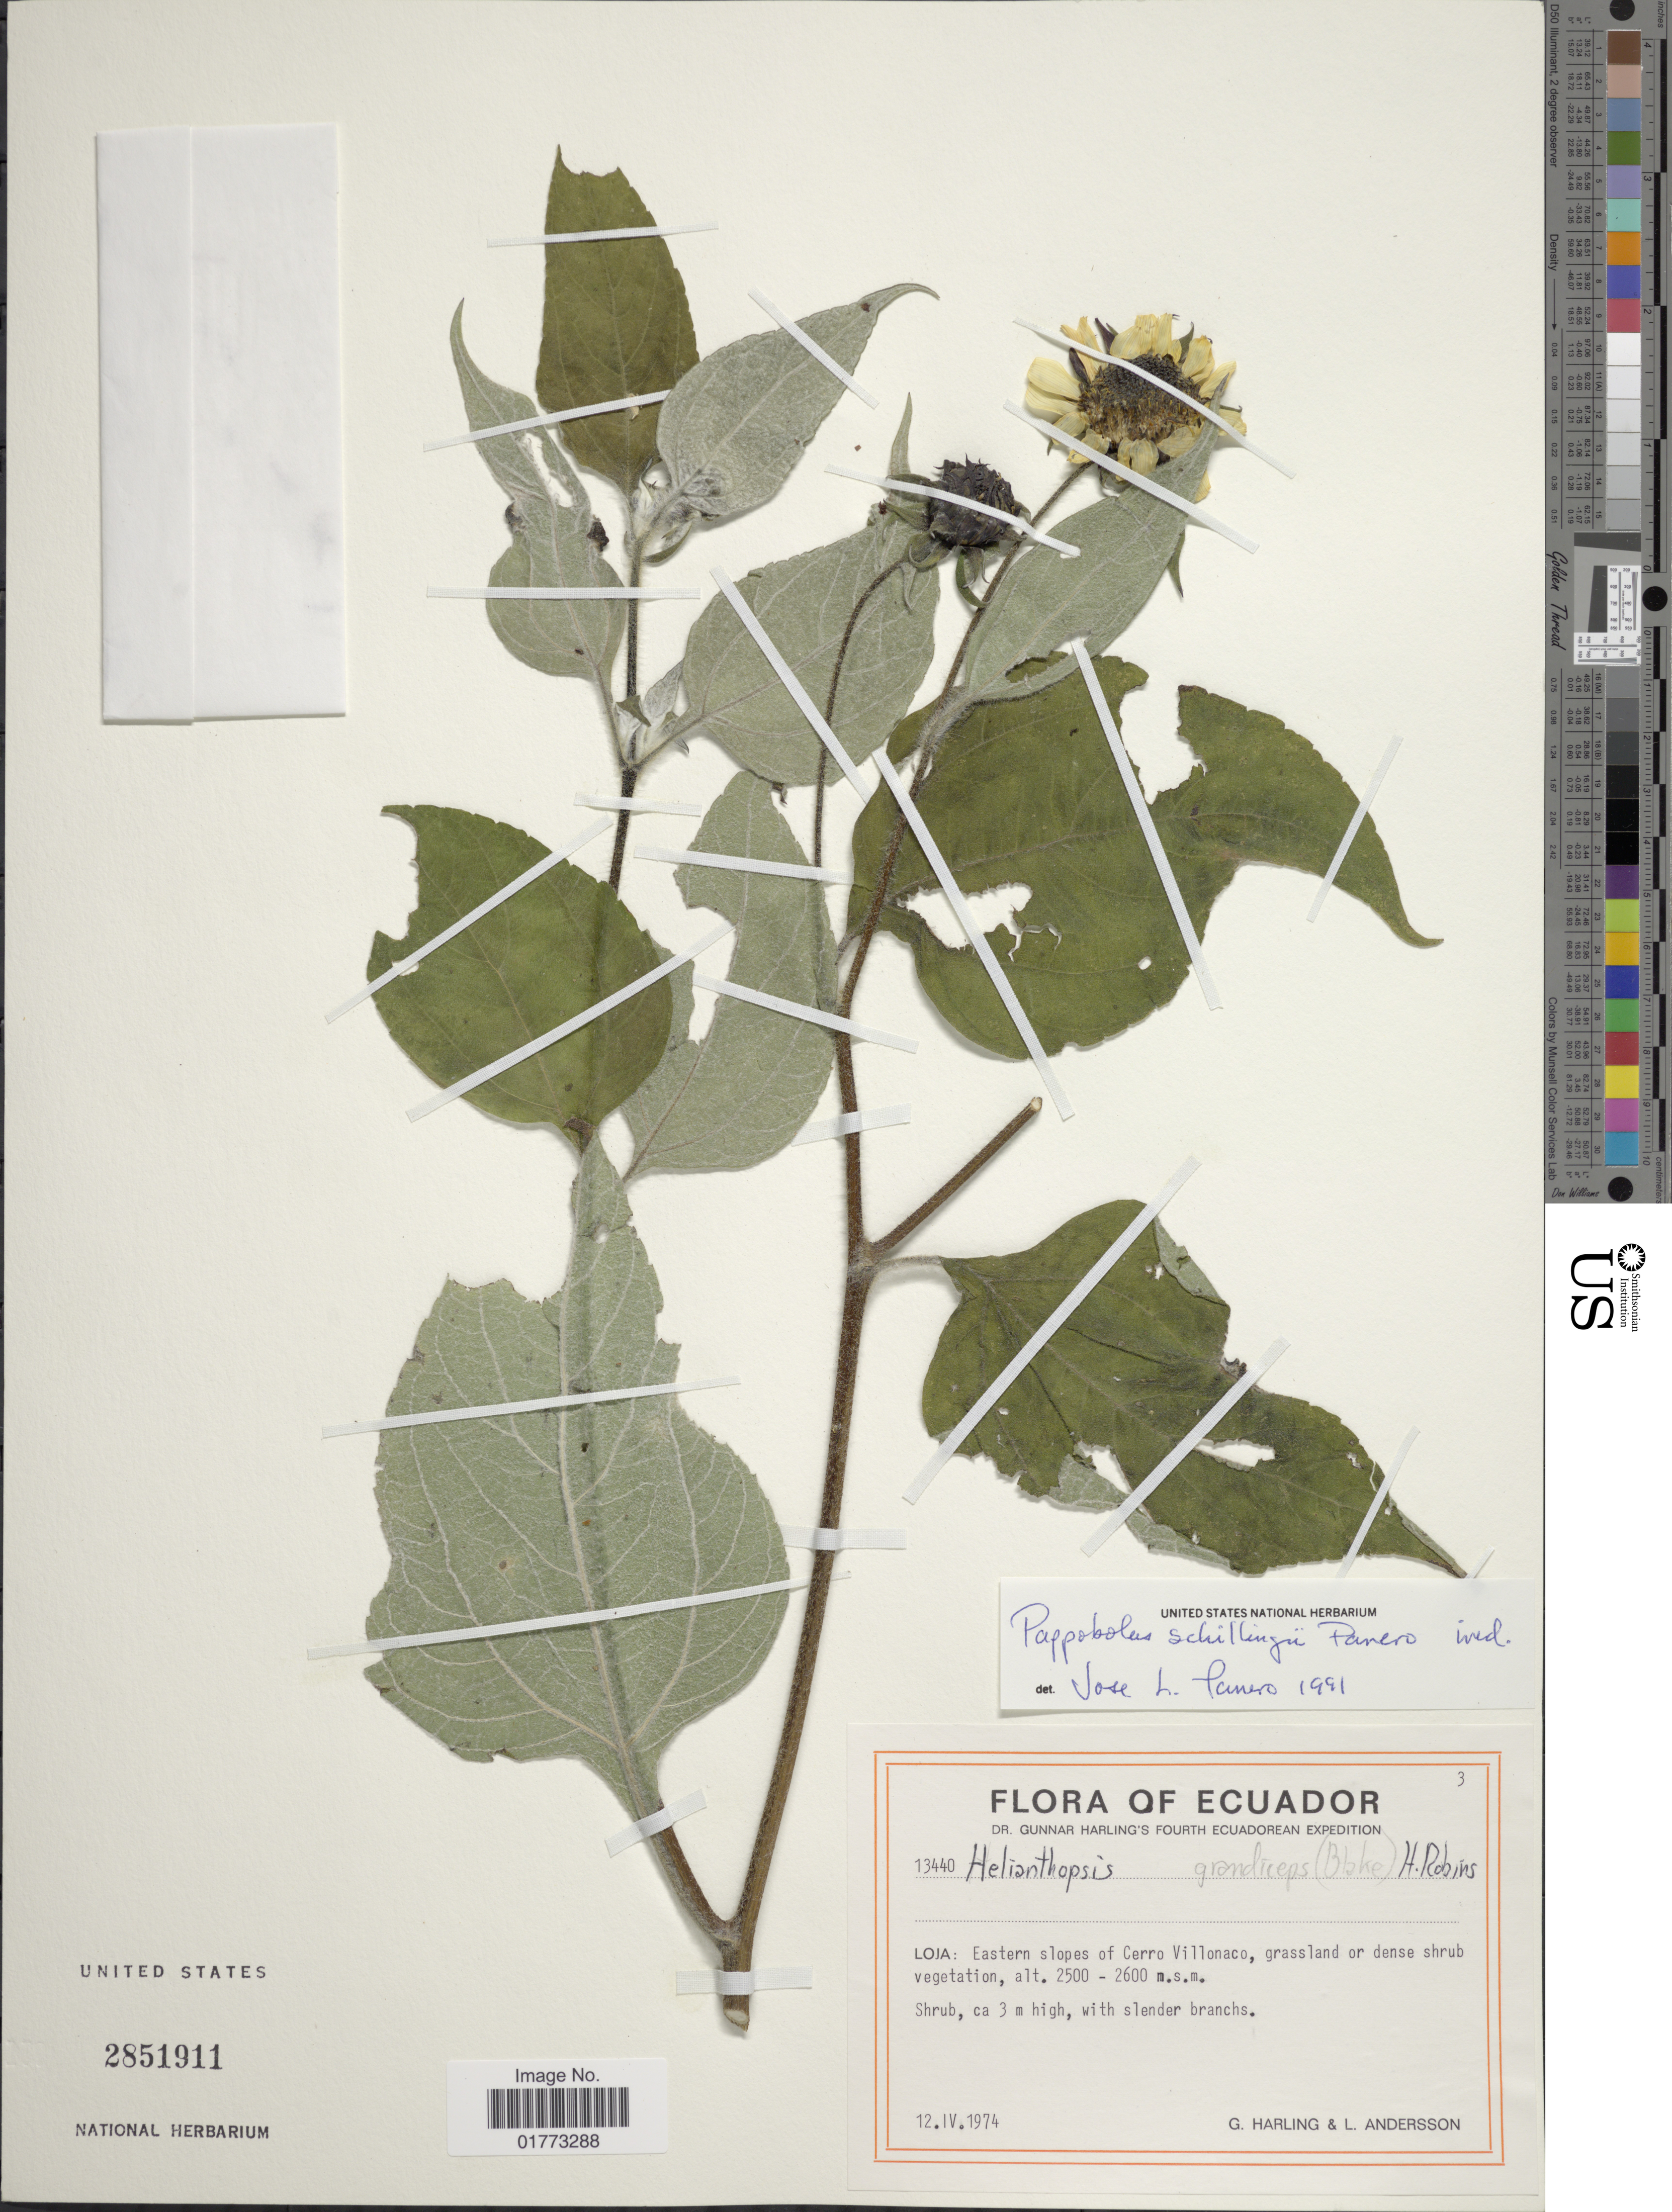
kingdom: Plantae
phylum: Tracheophyta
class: Magnoliopsida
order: Asterales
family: Asteraceae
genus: Pappobolus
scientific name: Pappobolus schillingii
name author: Panero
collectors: G. Harling & L. Andersson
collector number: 13440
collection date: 1974-04-12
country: Ecuador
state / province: Loja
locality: Eastern slopes of Cerro Villonaco, grassland or dense shrub vegetation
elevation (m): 2500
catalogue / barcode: US 2851911